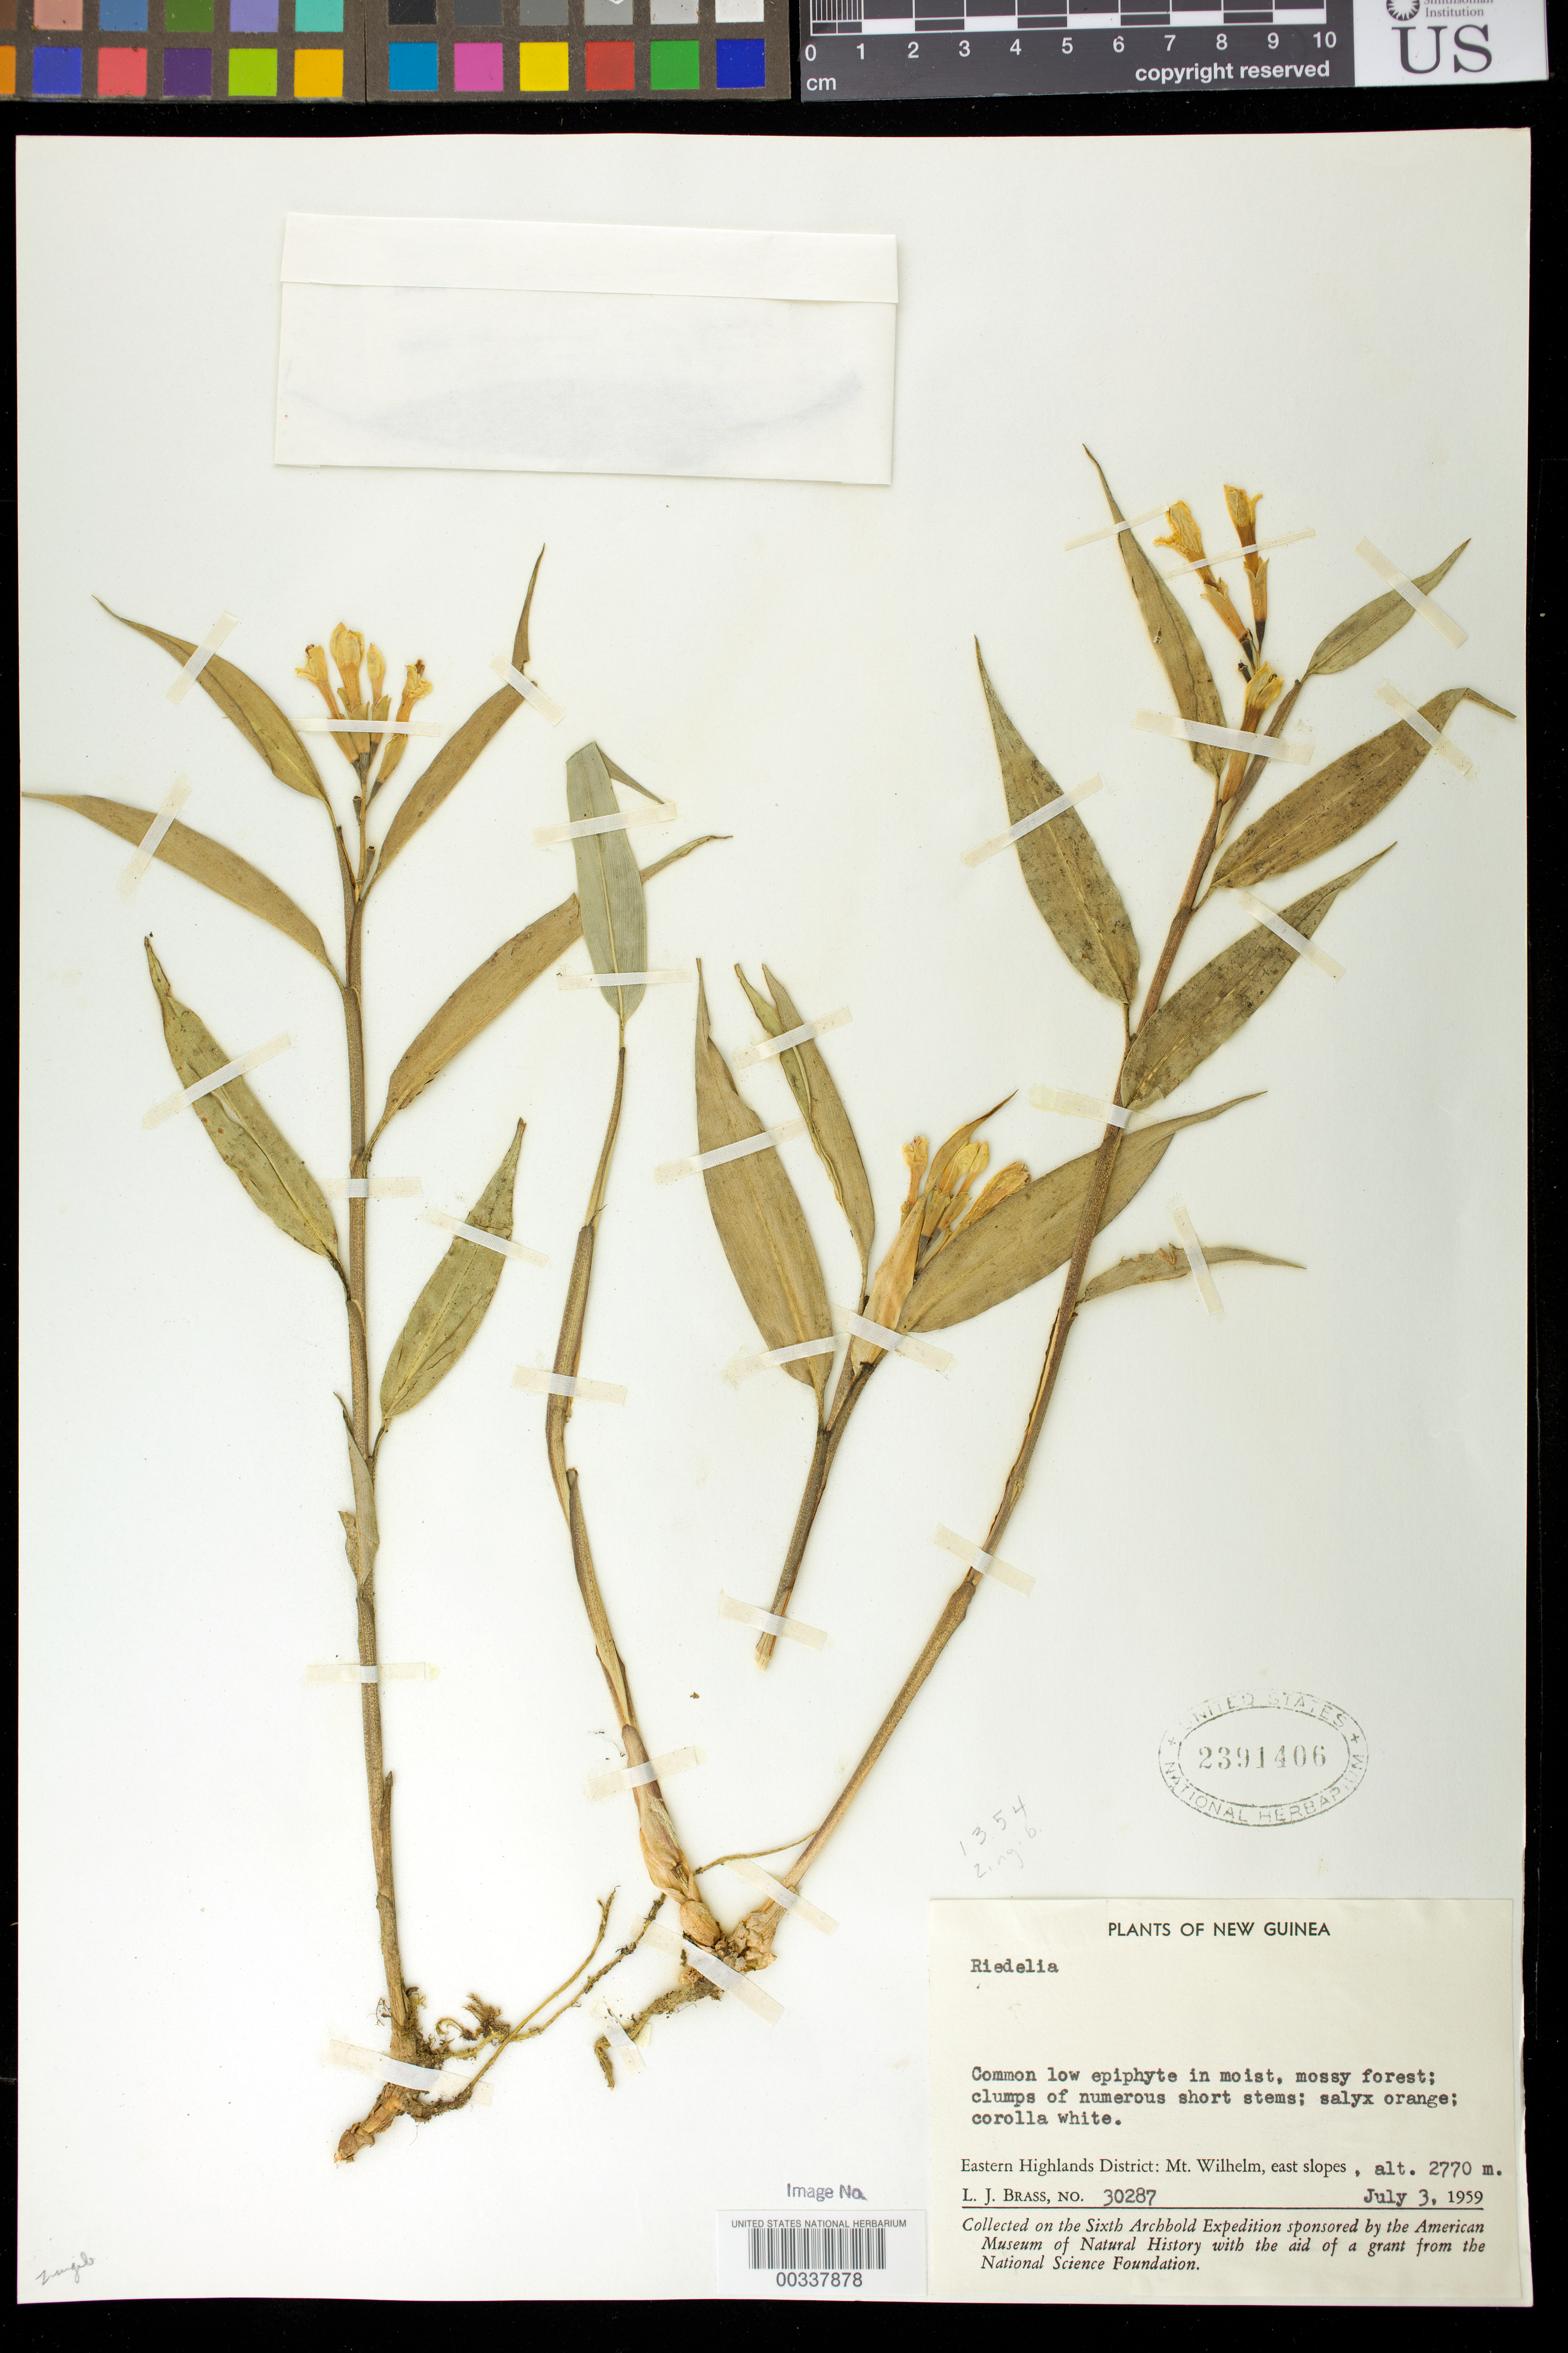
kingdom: Plantae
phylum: Tracheophyta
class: Liliopsida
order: Zingiberales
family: Zingiberaceae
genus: Riedelia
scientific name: Riedelia sp.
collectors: L. J. Brass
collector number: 30287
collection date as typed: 03 Jul 1959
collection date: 1959-07-03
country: Papua New Guinea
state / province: Eastern Highlands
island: New Guinea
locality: Mt Wilhelm, east slopes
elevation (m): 2770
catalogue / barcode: US 2391406